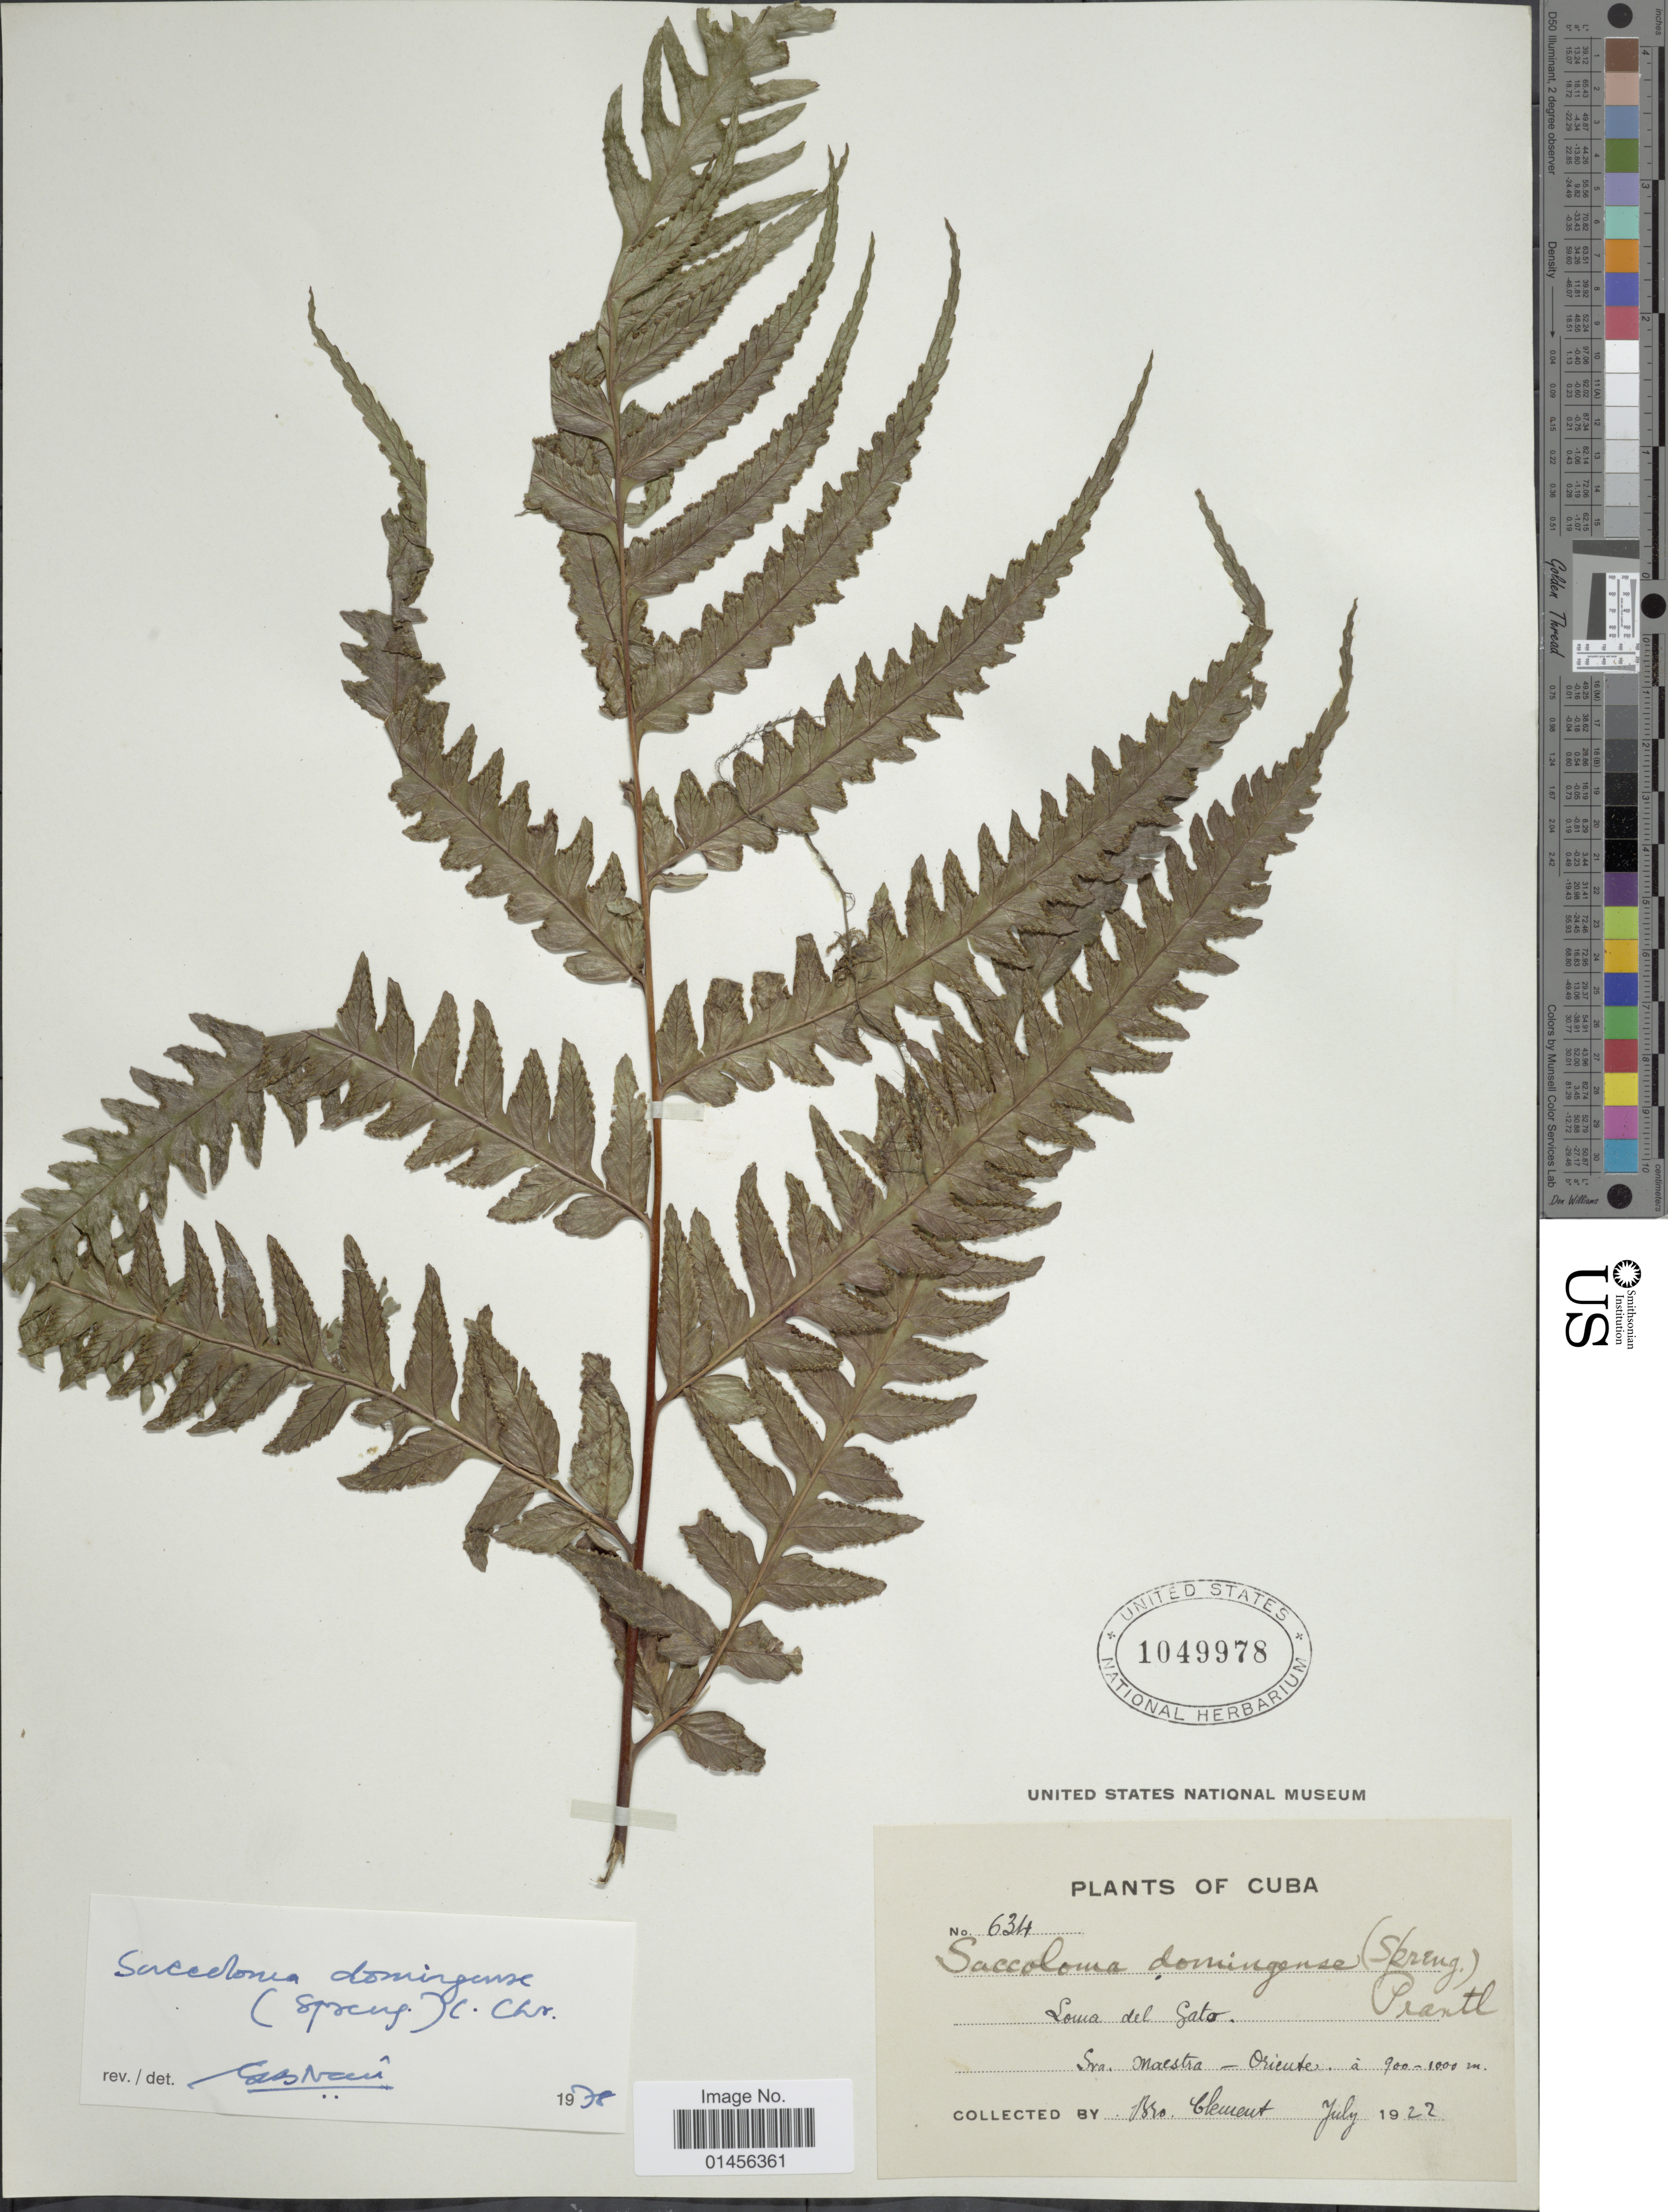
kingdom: Plantae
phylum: Tracheophyta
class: Polypodiopsida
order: Polypodiales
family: Saccolomataceae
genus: Saccoloma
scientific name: Saccoloma domingense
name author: (Spreng.) C. Chr.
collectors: B. Clement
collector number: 634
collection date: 1922-07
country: Cuba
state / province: Oriente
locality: Loma del Gtao, Sra Maestra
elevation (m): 900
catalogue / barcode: US 1049978